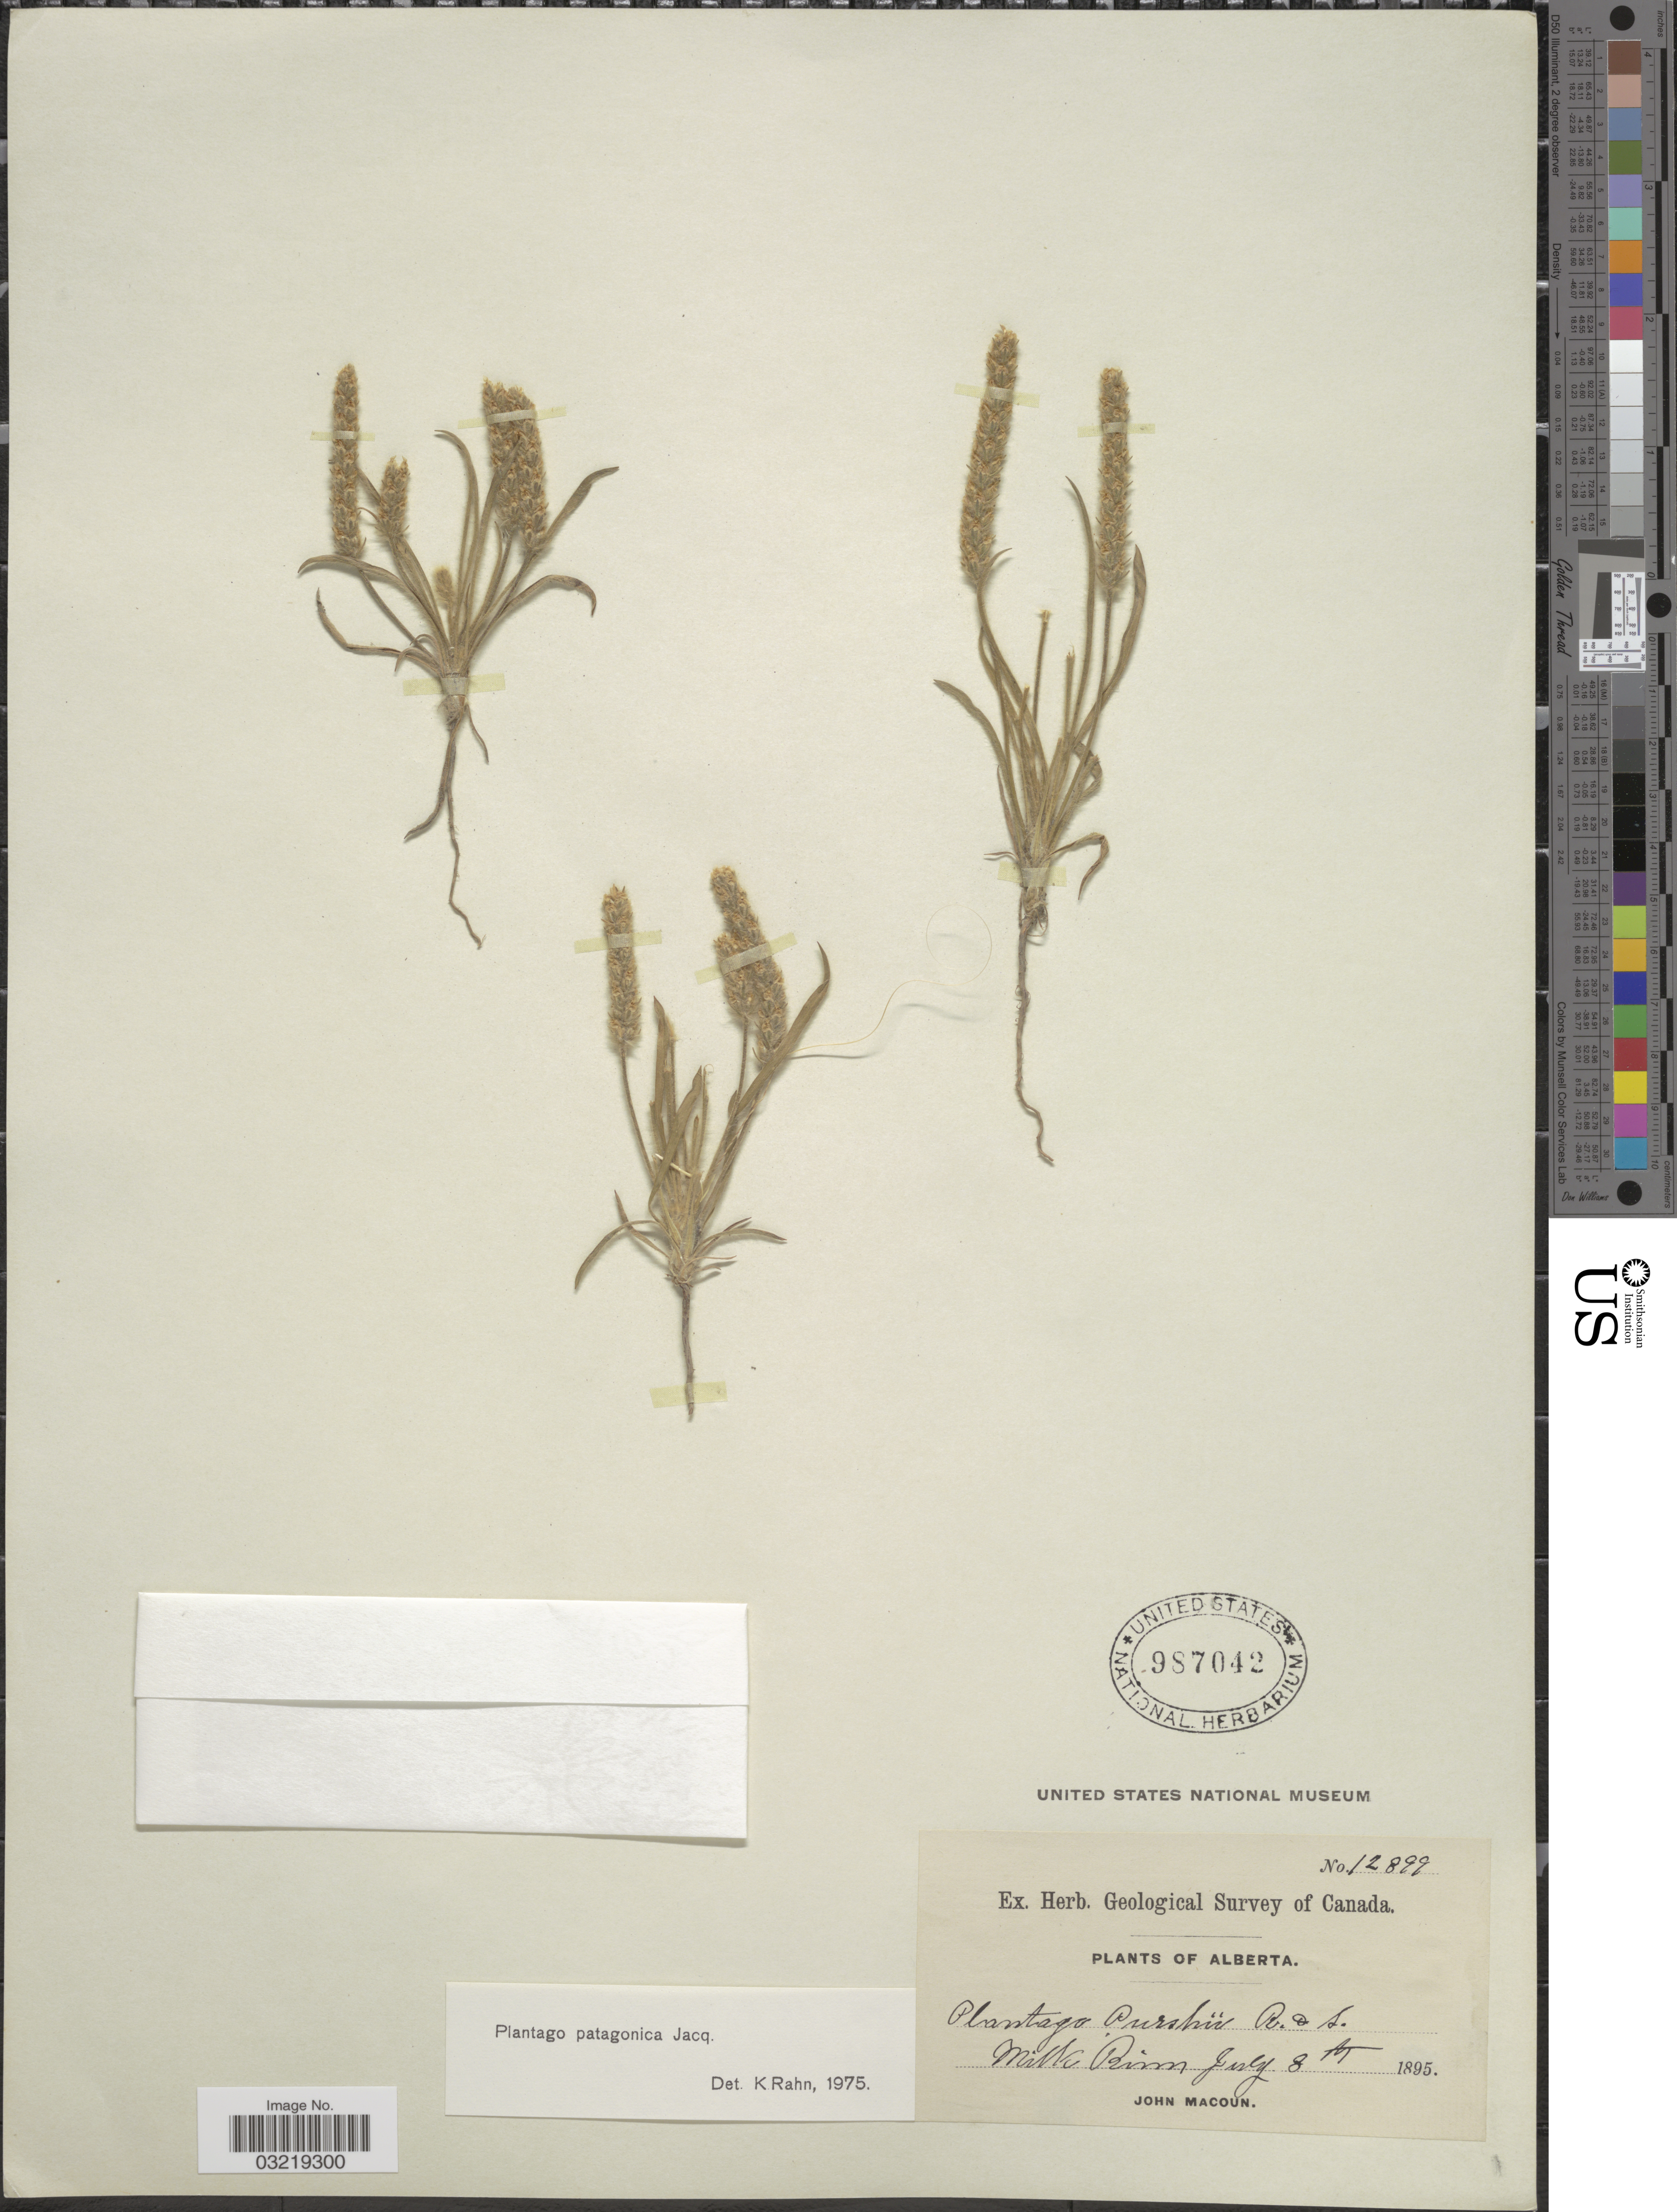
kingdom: Plantae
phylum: Tracheophyta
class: Magnoliopsida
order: Lamiales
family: Plantaginaceae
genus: Plantago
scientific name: Plantago patagonica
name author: Jacq.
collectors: J. Macoun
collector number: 12899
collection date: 1895-07-08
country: Canada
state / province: Alberta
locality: Milk River.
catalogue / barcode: US 987042